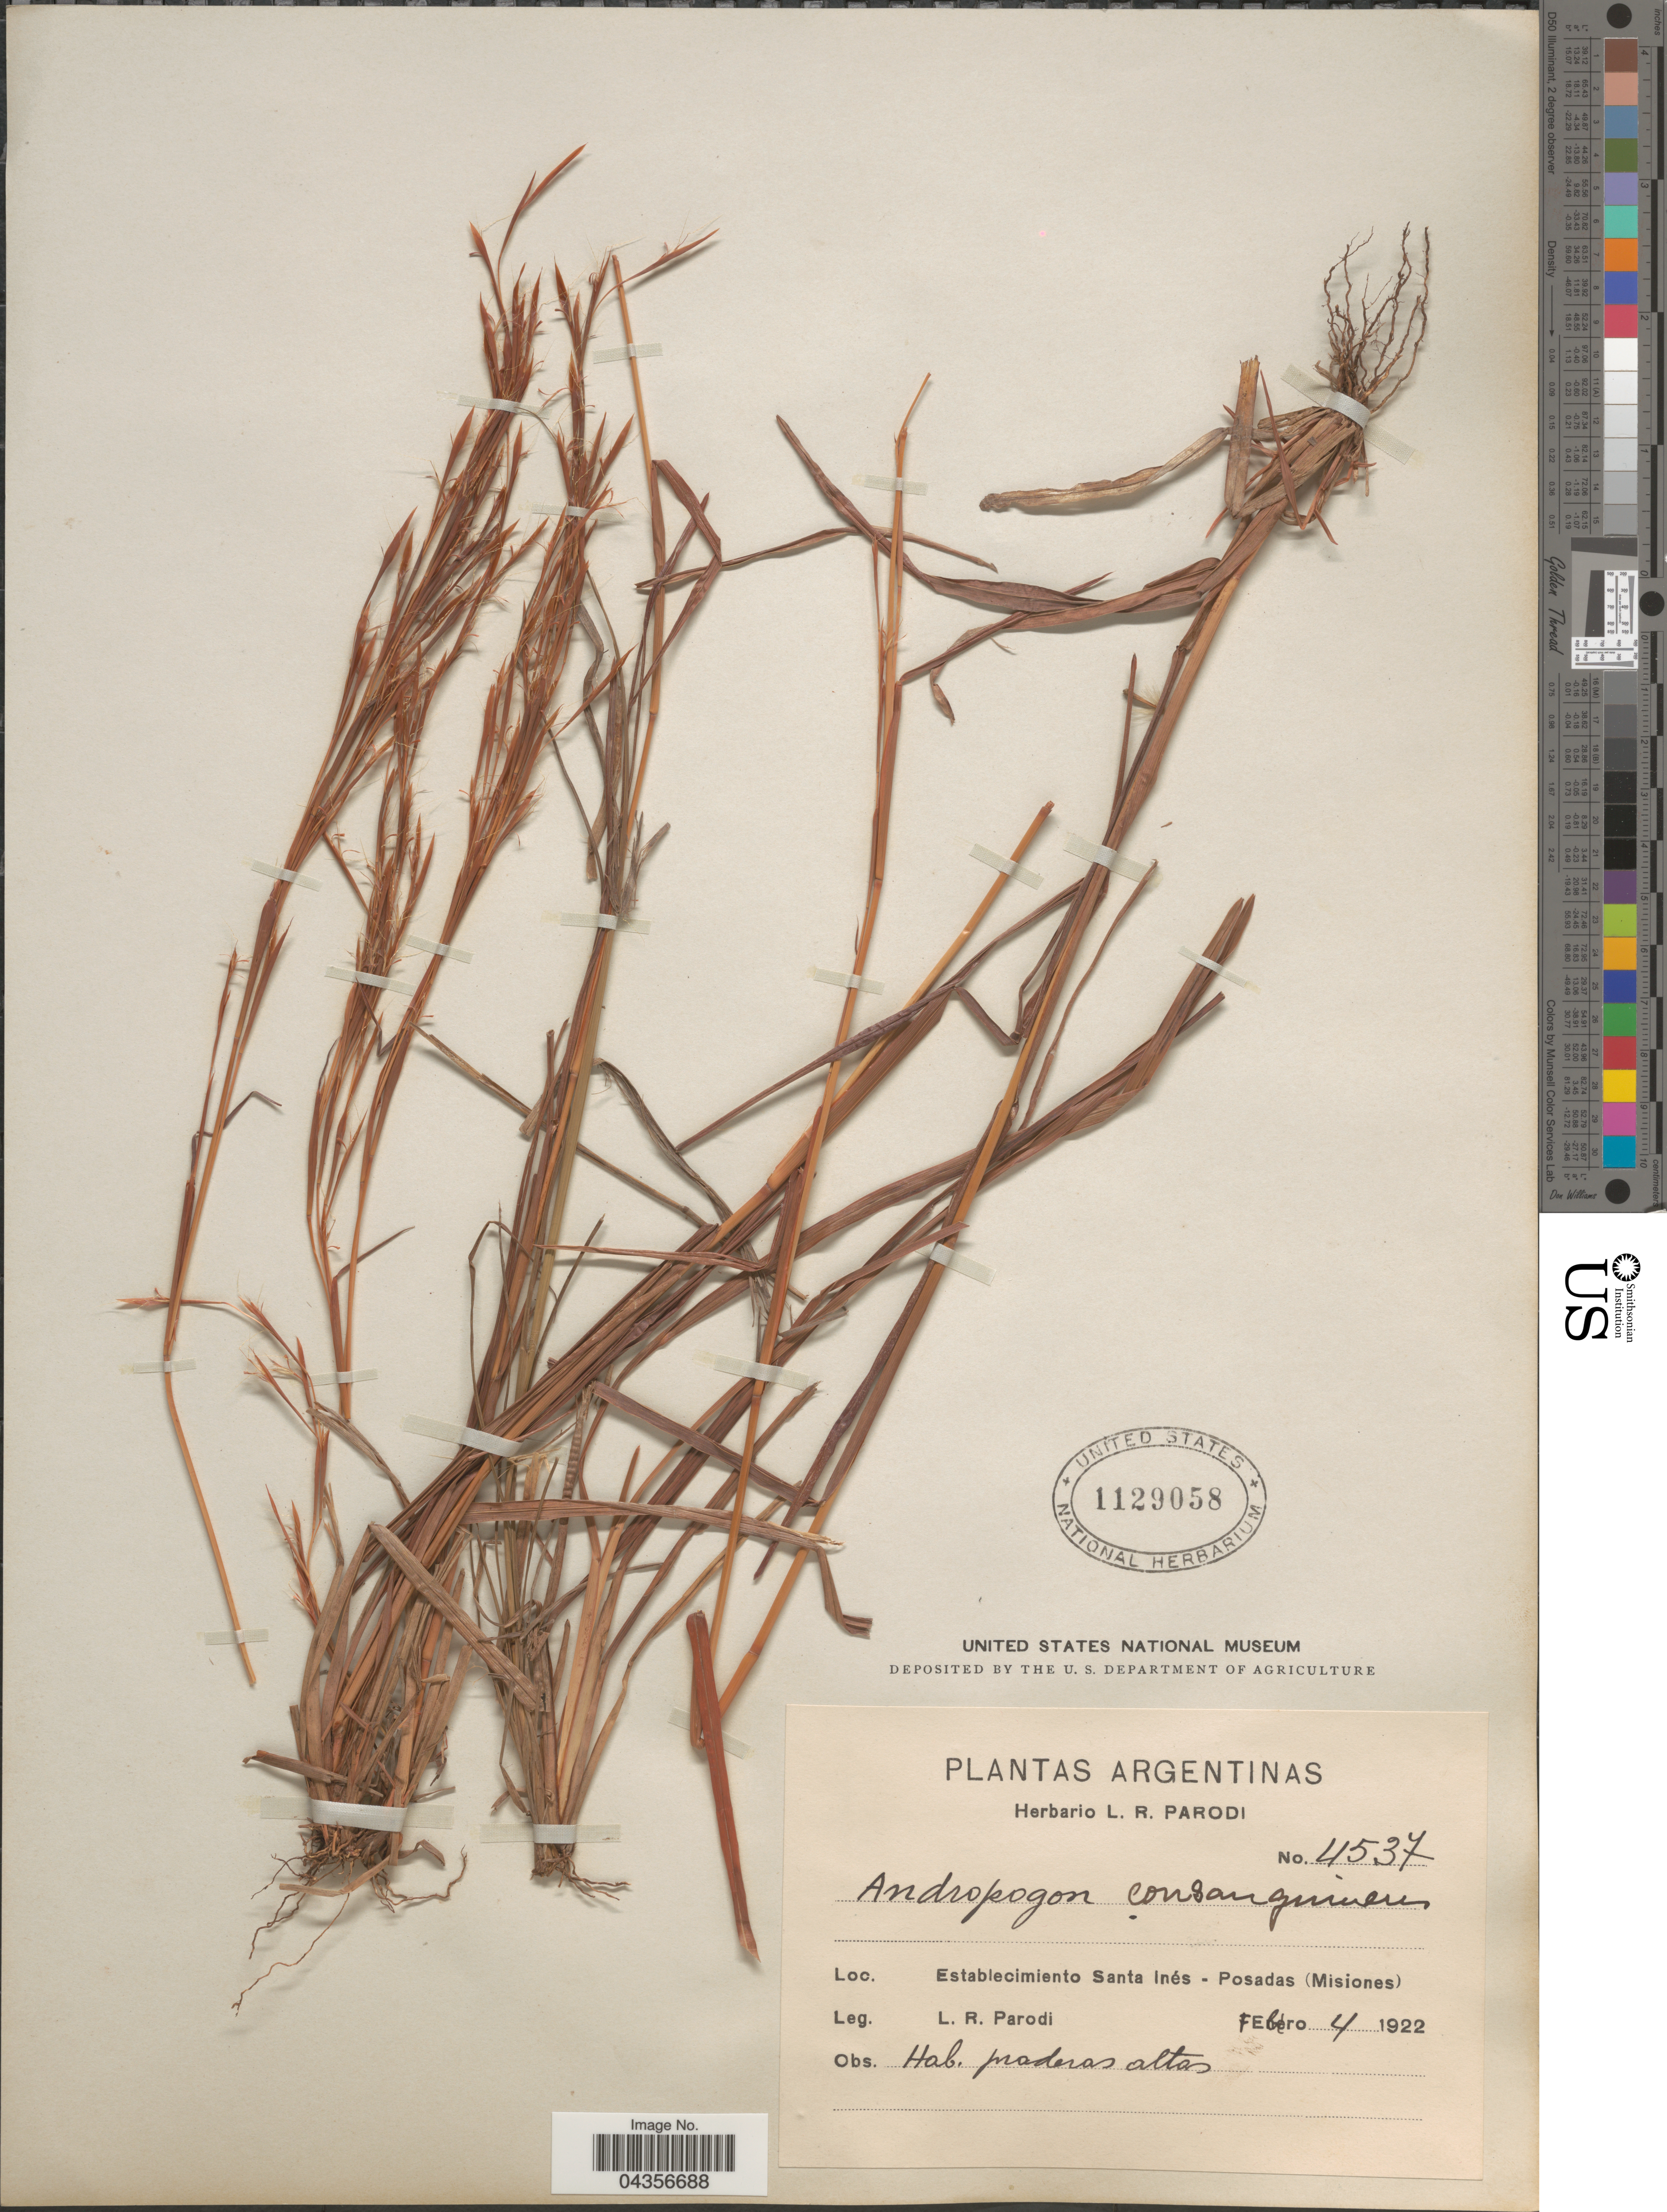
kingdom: Plantae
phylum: Tracheophyta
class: Liliopsida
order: Poales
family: Poaceae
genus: Schizachyrium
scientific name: Schizachyrium microstachyum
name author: (Desv. ex Ham.) Roseng. et al.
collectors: L. R. Parodi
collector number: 4537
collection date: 1922-02-04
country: Argentina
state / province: Misiones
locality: Establecimiento Santa Inés - Pasadas (Misiones).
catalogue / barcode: US 1129058